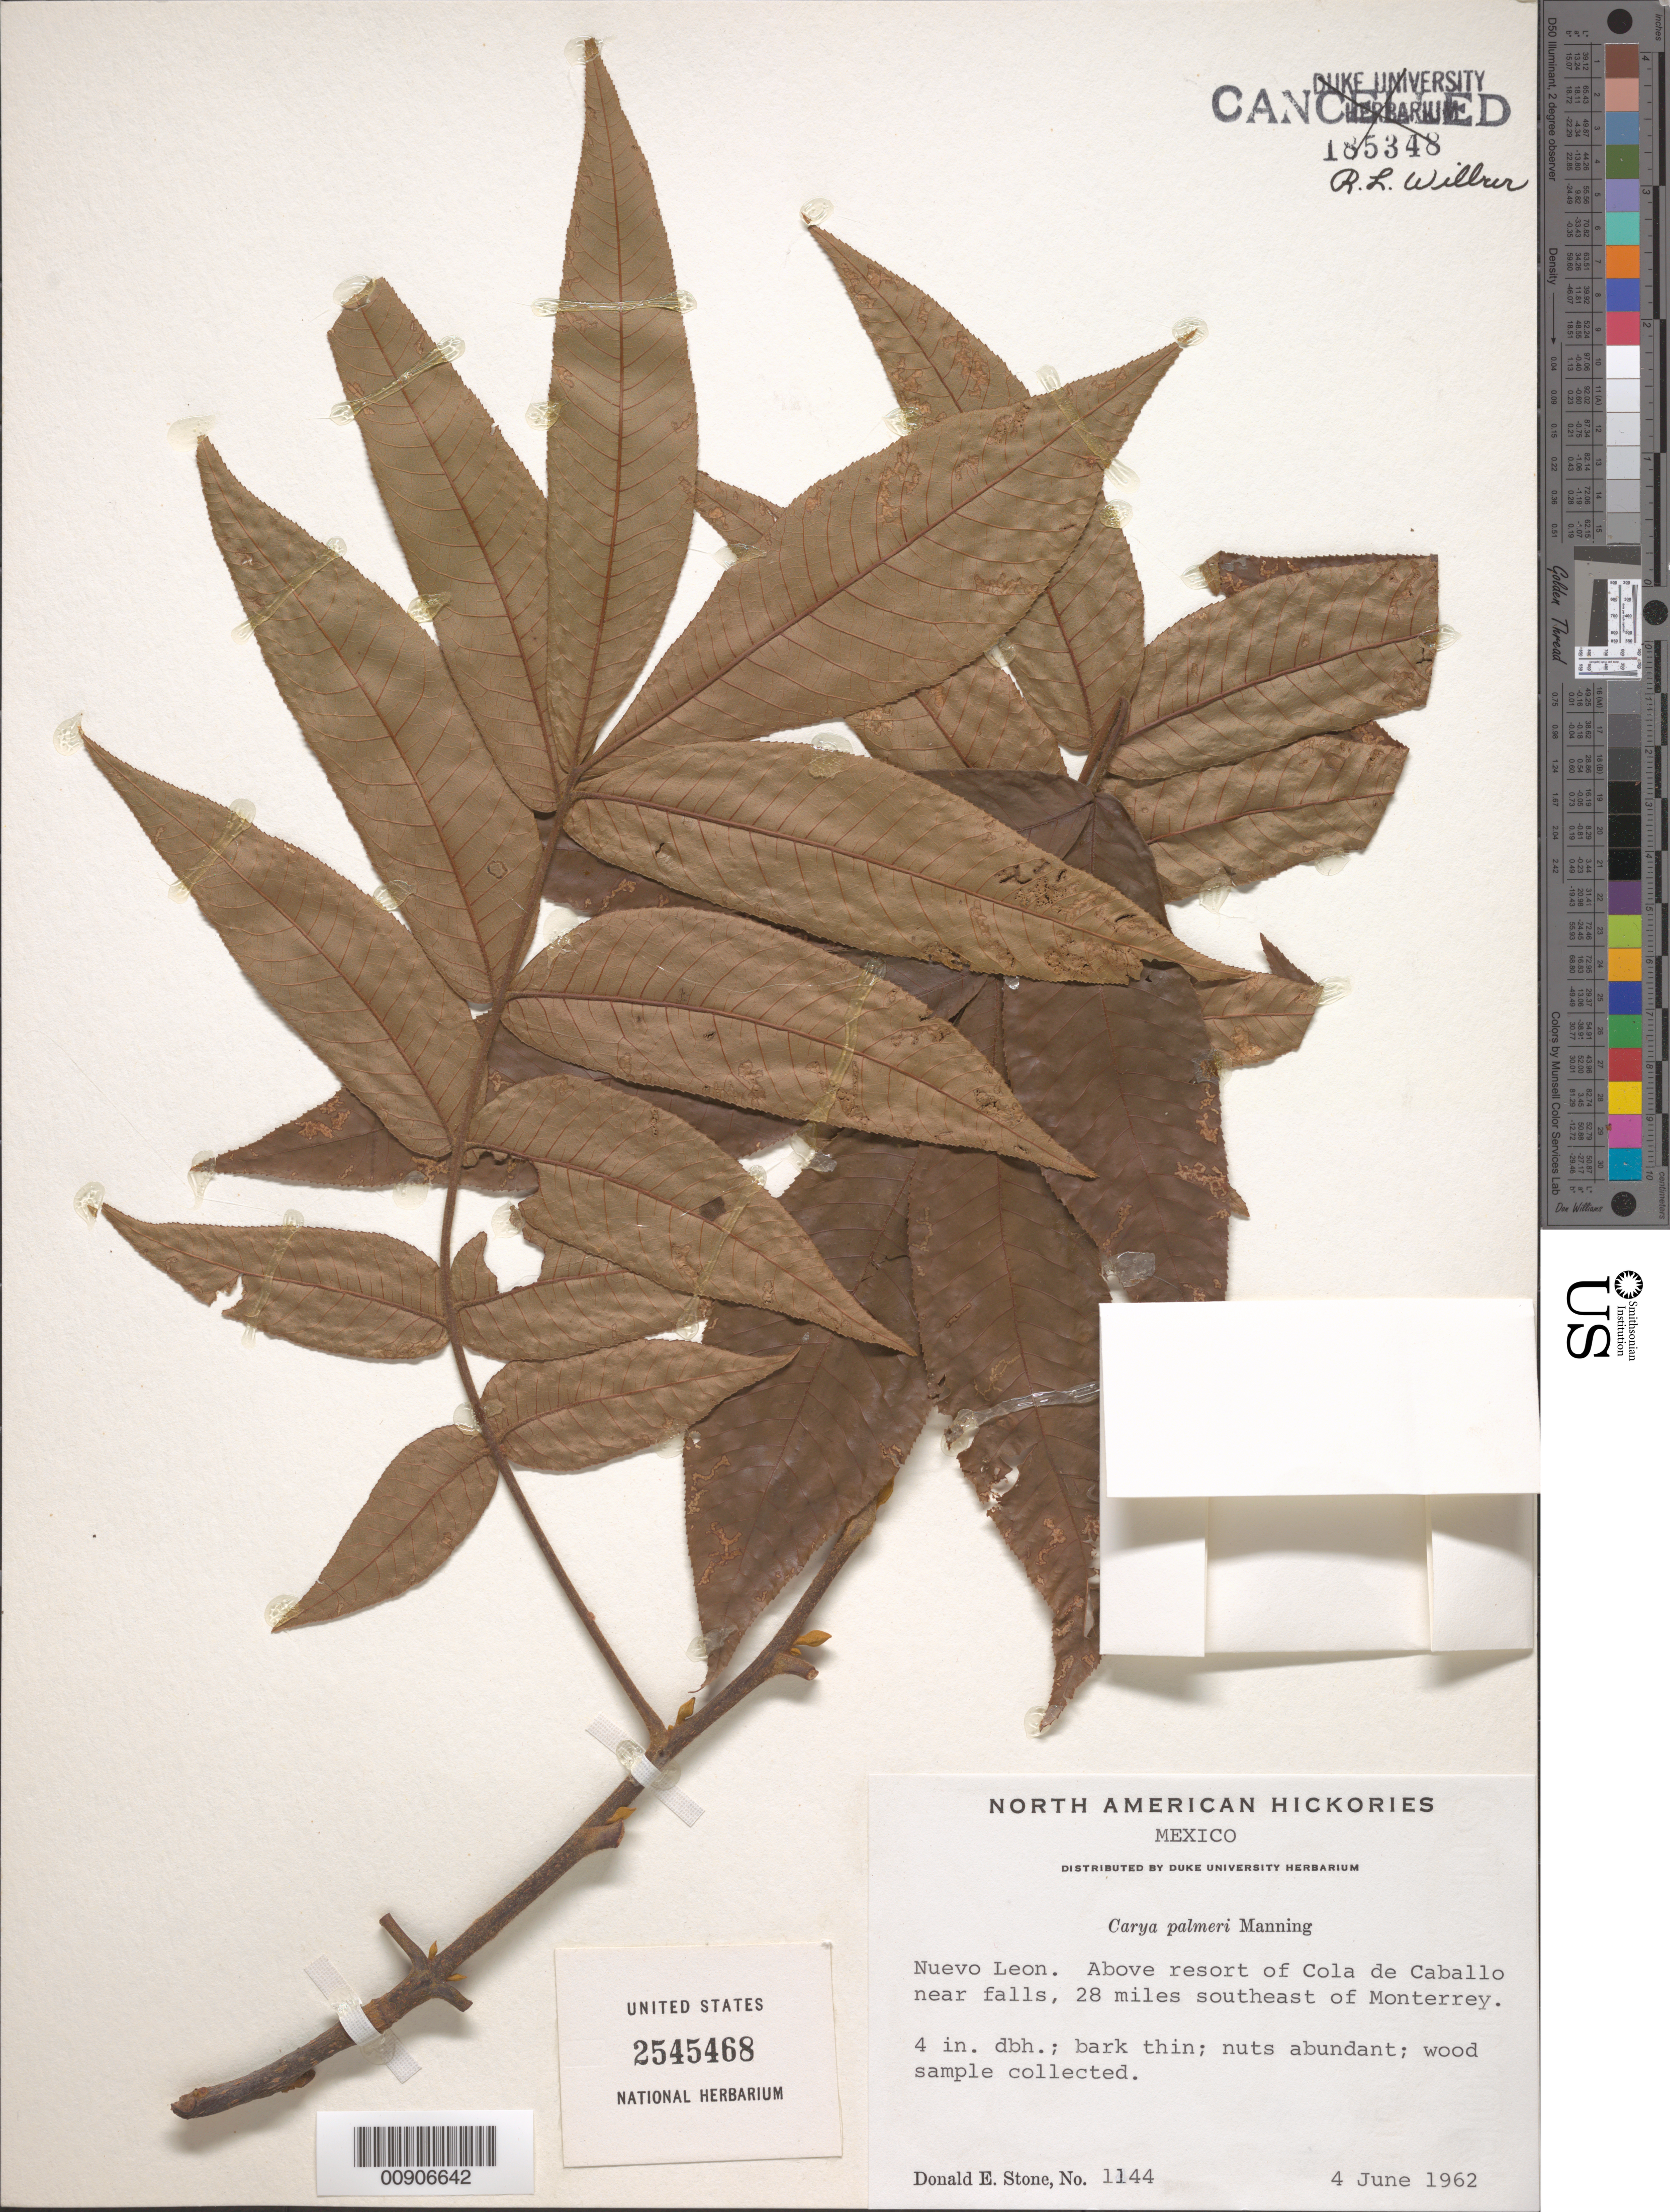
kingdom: Plantae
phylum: Tracheophyta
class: Magnoliopsida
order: Fagales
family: Juglandaceae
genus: Carya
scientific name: Carya palmeri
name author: Manning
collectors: D. E. Stone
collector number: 1144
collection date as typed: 04 Jun 1962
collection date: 1962-06-04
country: Mexico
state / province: Nuevo León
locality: Nuevo León. Above resort of Cola de Caballo near falls, 28 miles southeast of Monterrey.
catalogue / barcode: US 2545468